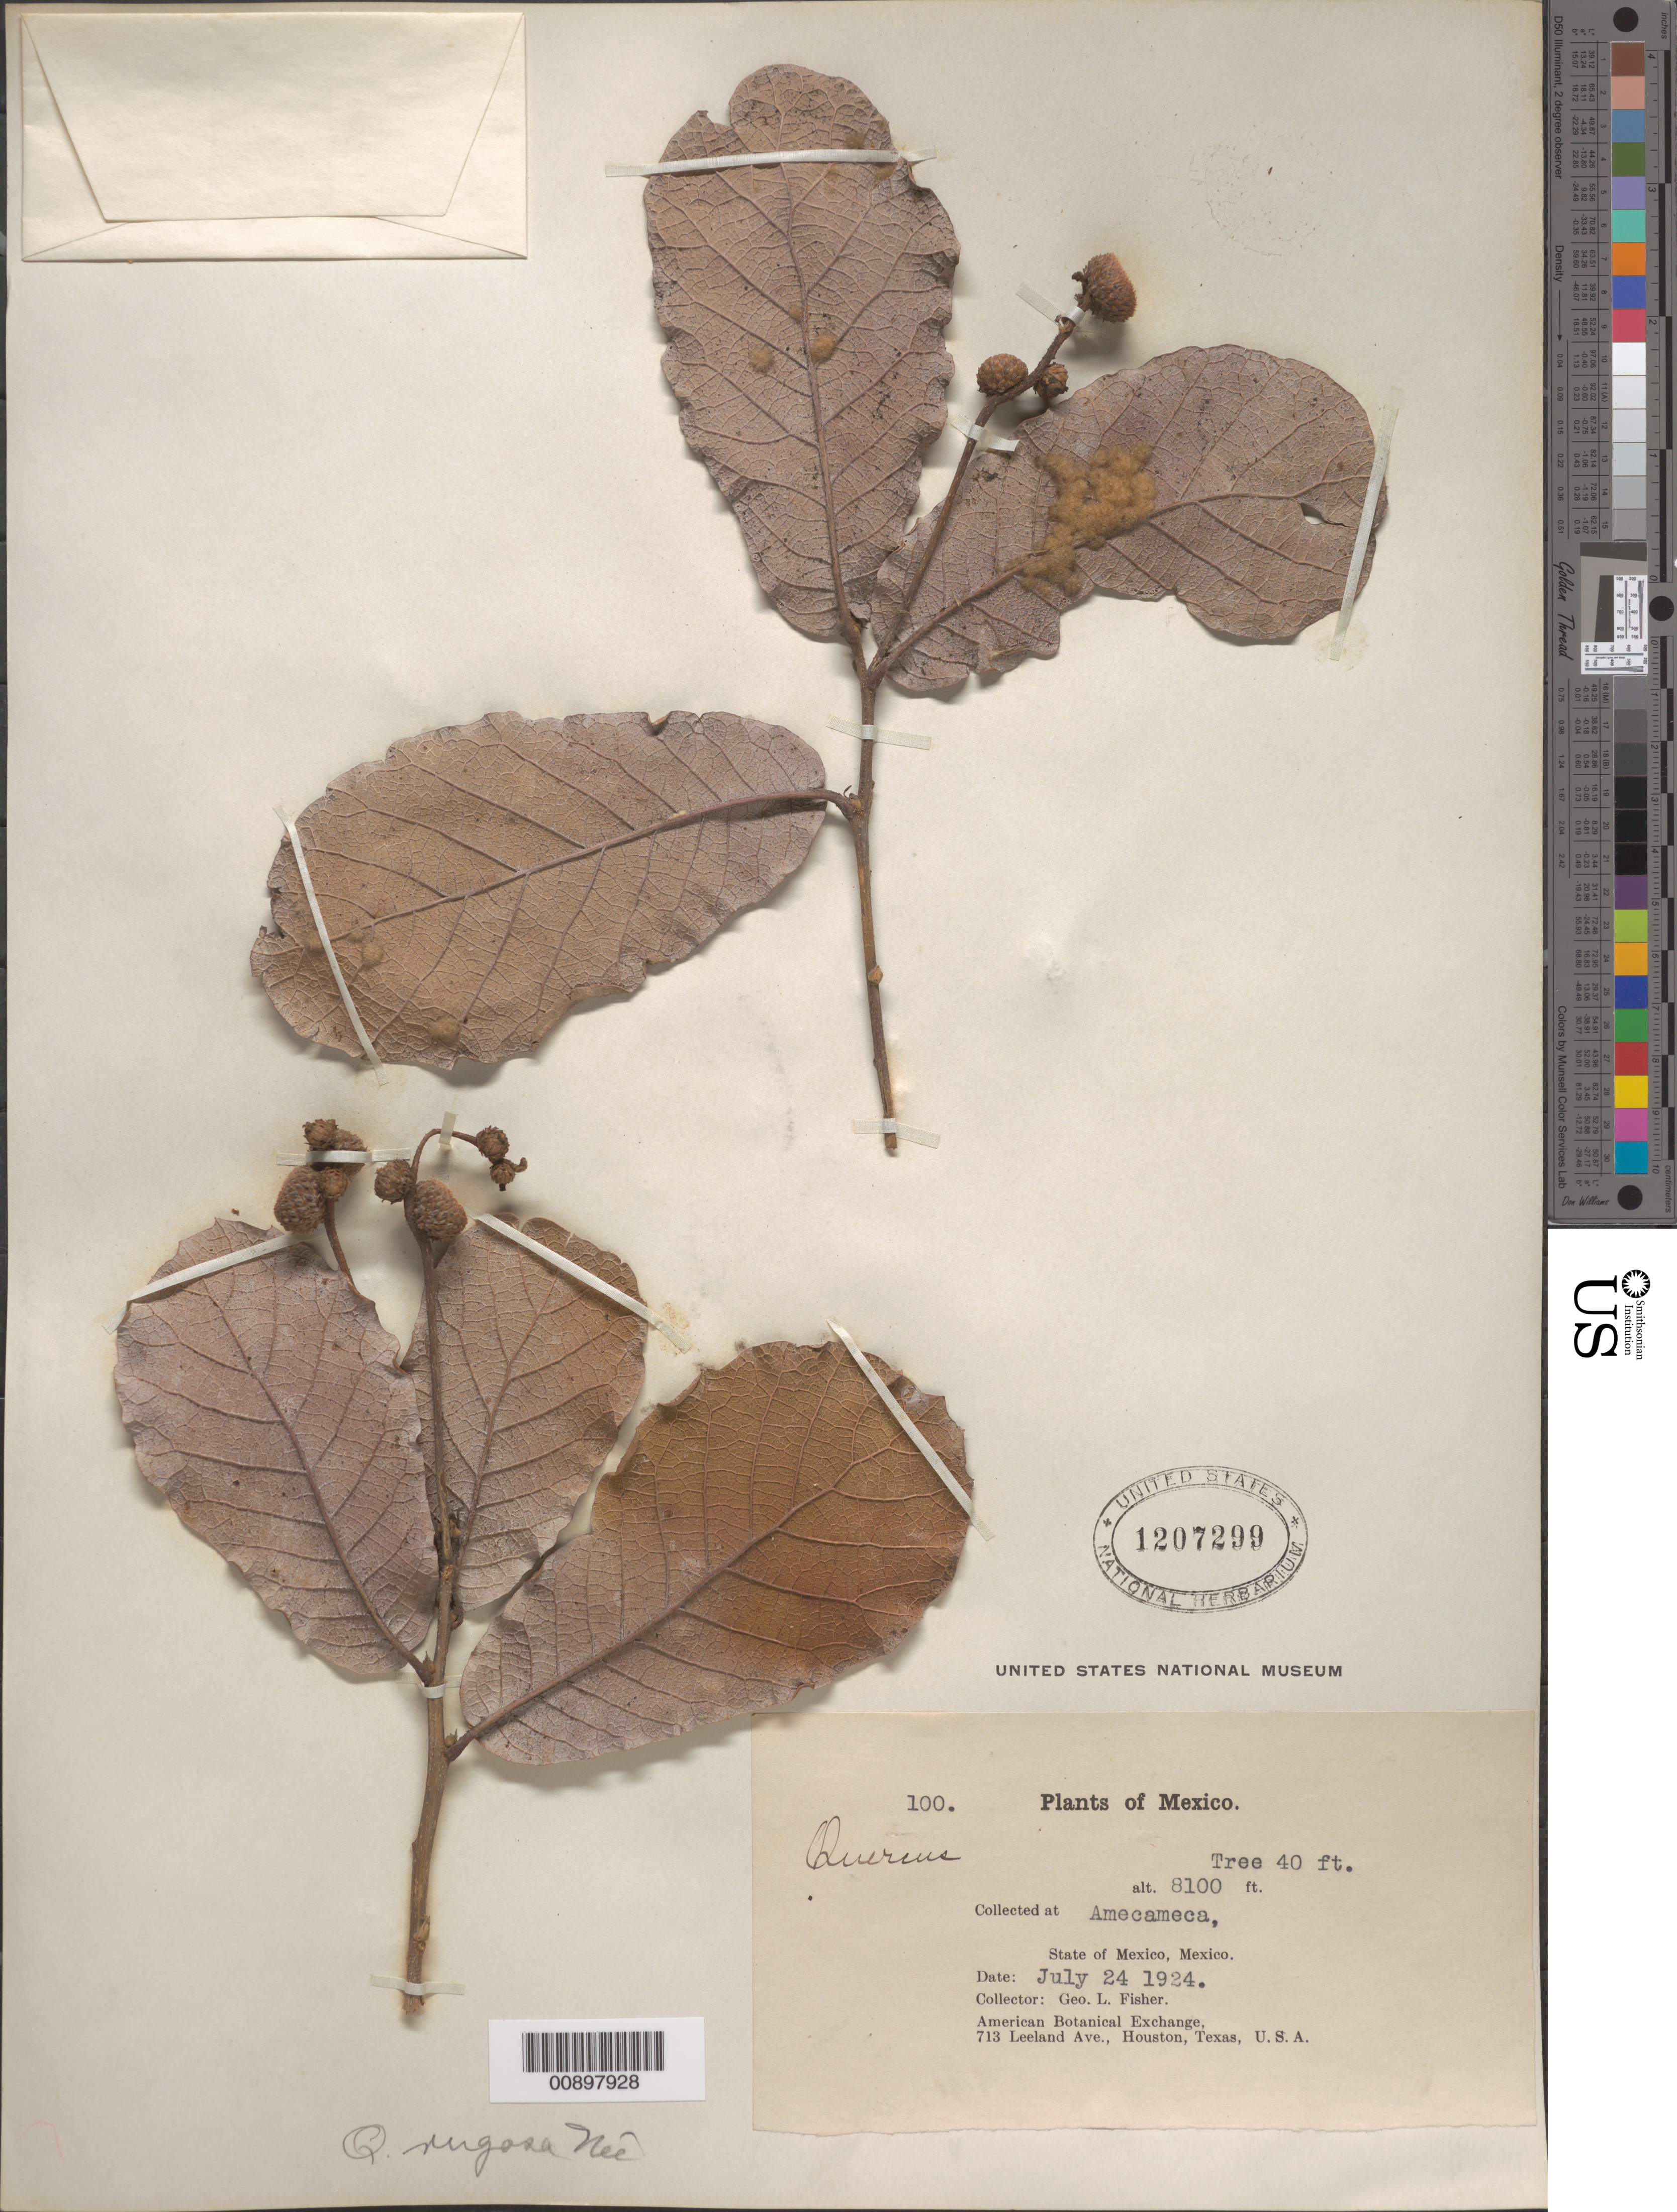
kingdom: Plantae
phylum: Tracheophyta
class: Magnoliopsida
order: Fagales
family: Fagaceae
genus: Quercus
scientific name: Quercus rugosa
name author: Née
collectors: G. L. Fisher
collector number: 100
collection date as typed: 24 Jul 1924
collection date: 1924-07-24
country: Mexico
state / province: México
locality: Amecameca, State of Mexico.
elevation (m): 2469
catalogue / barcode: US 1207299